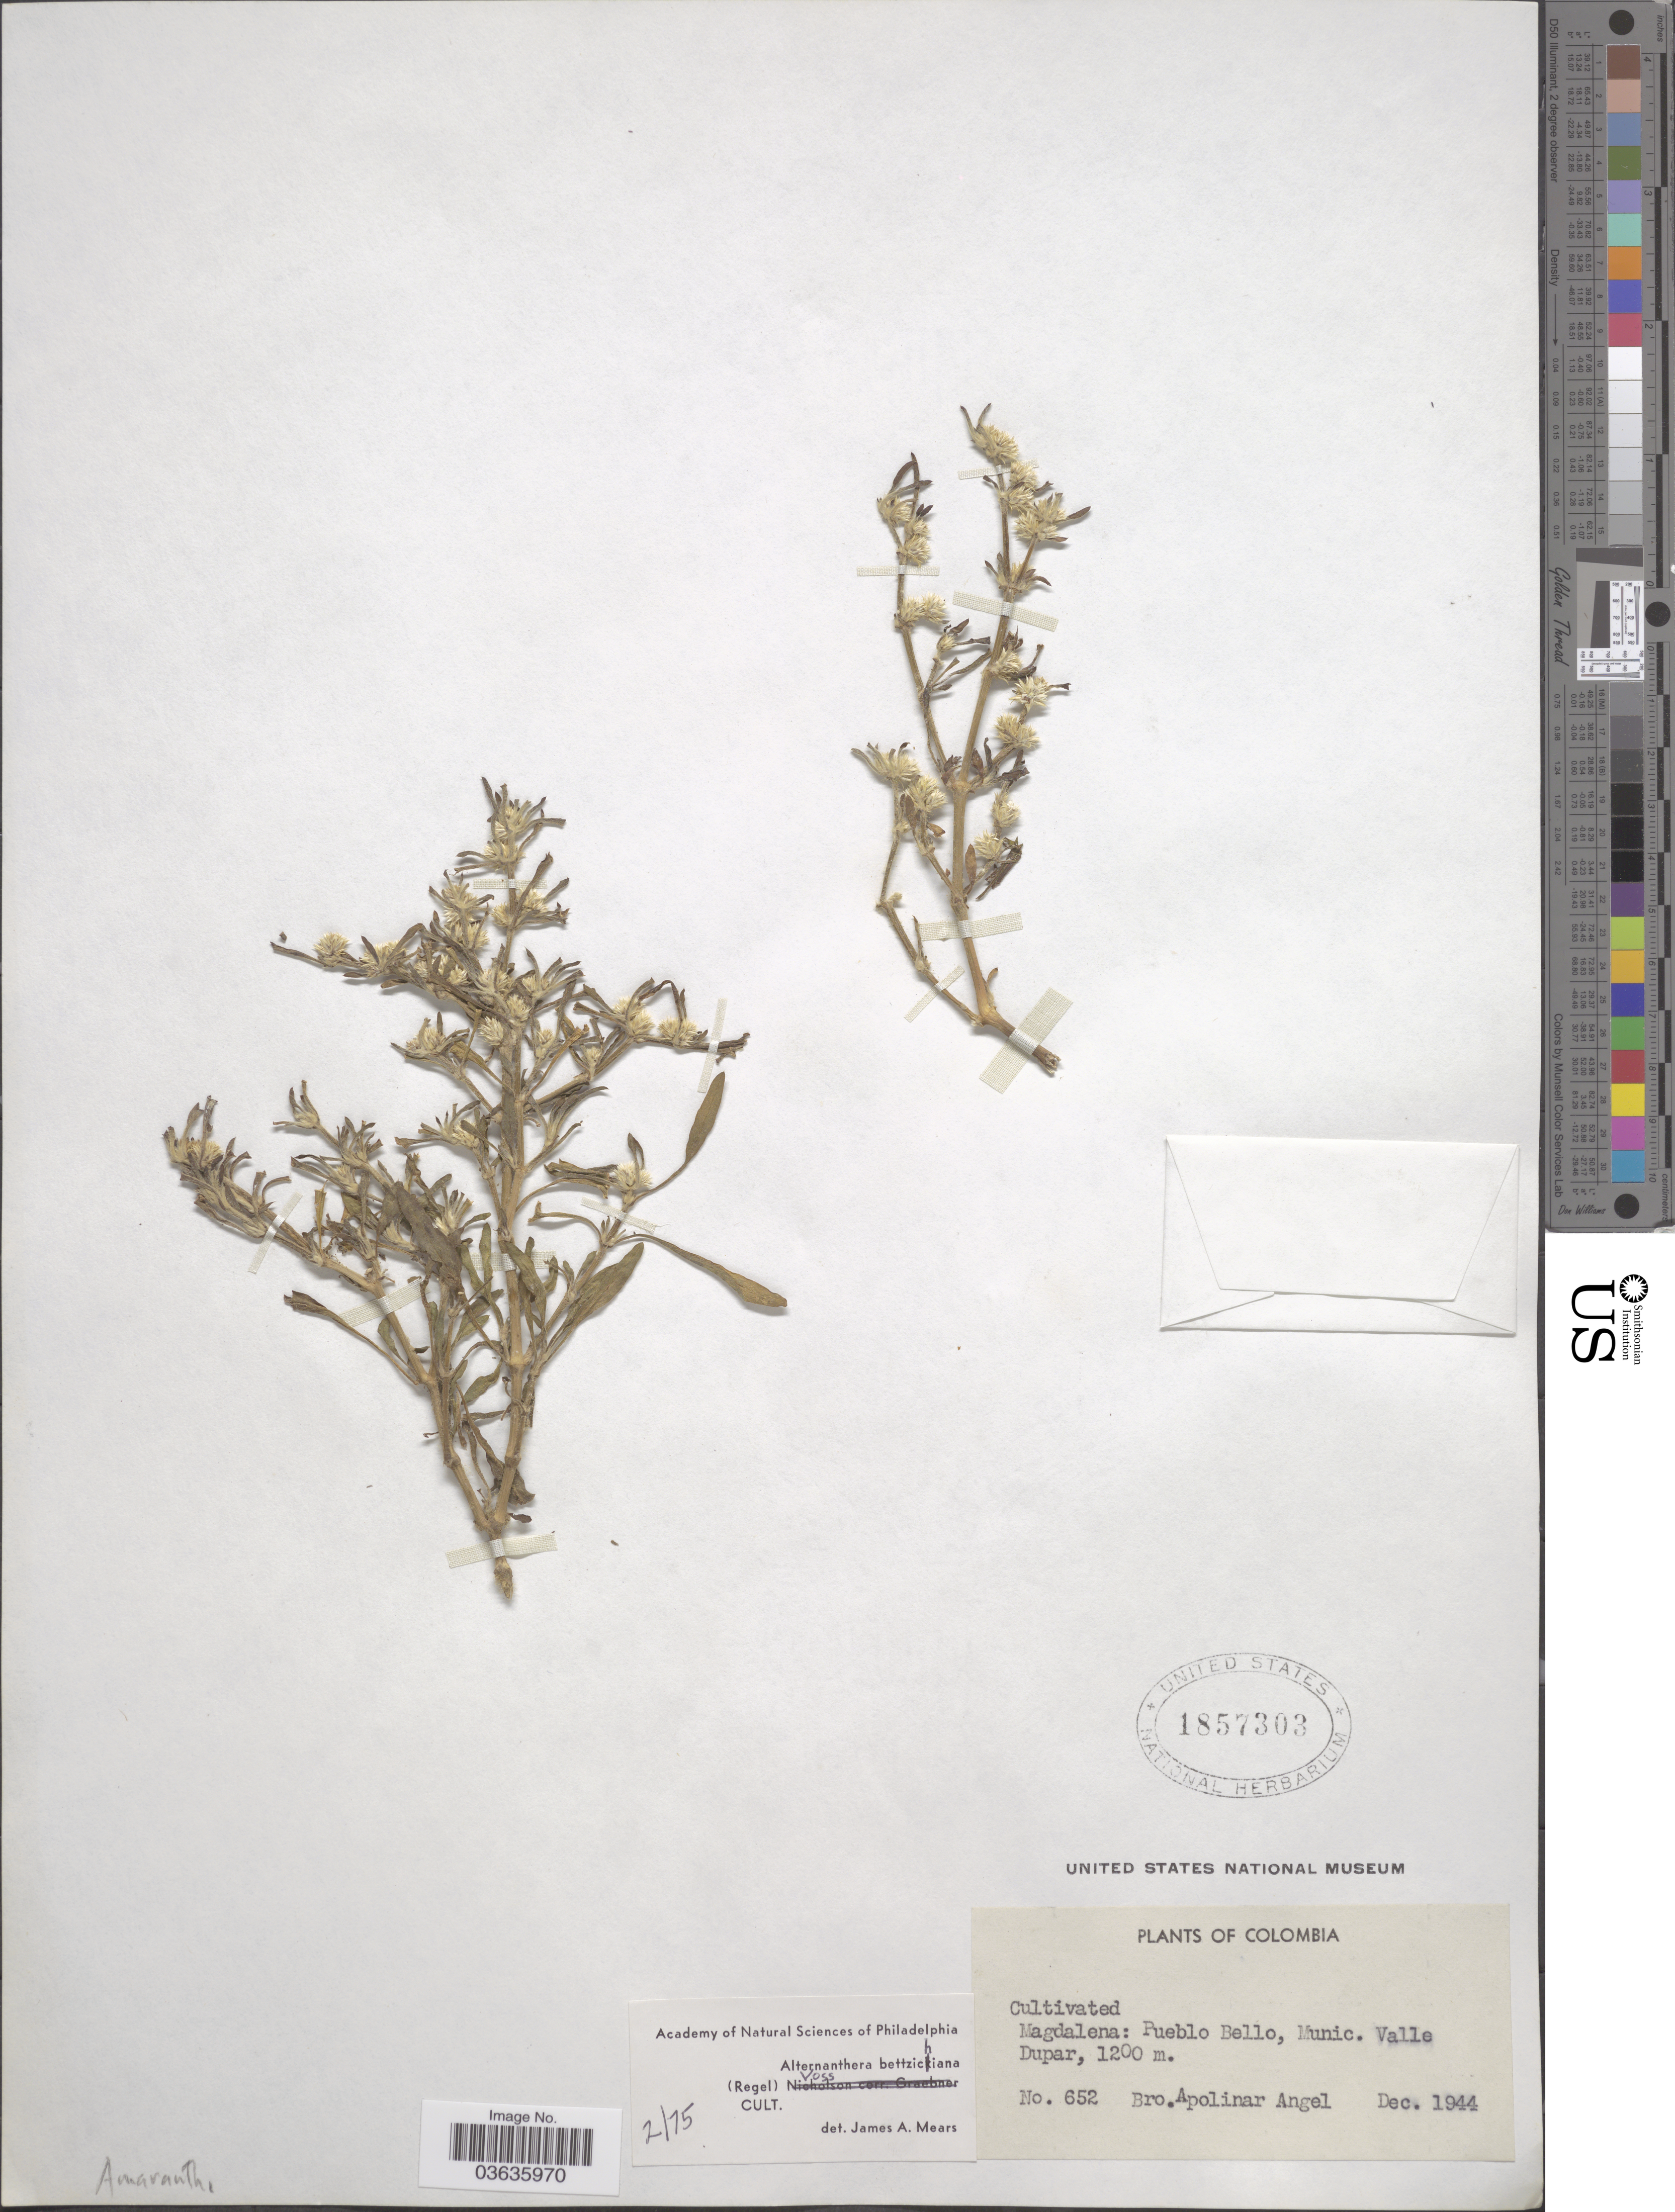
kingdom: Plantae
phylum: Tracheophyta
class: Magnoliopsida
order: Caryophyllales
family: Amaranthaceae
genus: Alternanthera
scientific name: Alternanthera bettzickiana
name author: (Regel) G. Nicholson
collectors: Bro. Apolinar A.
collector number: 652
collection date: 1944-12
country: Colombia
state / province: Magdalena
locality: Pueblo Bello, Munic. Valle Dupar.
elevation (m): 1200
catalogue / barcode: US 1857303